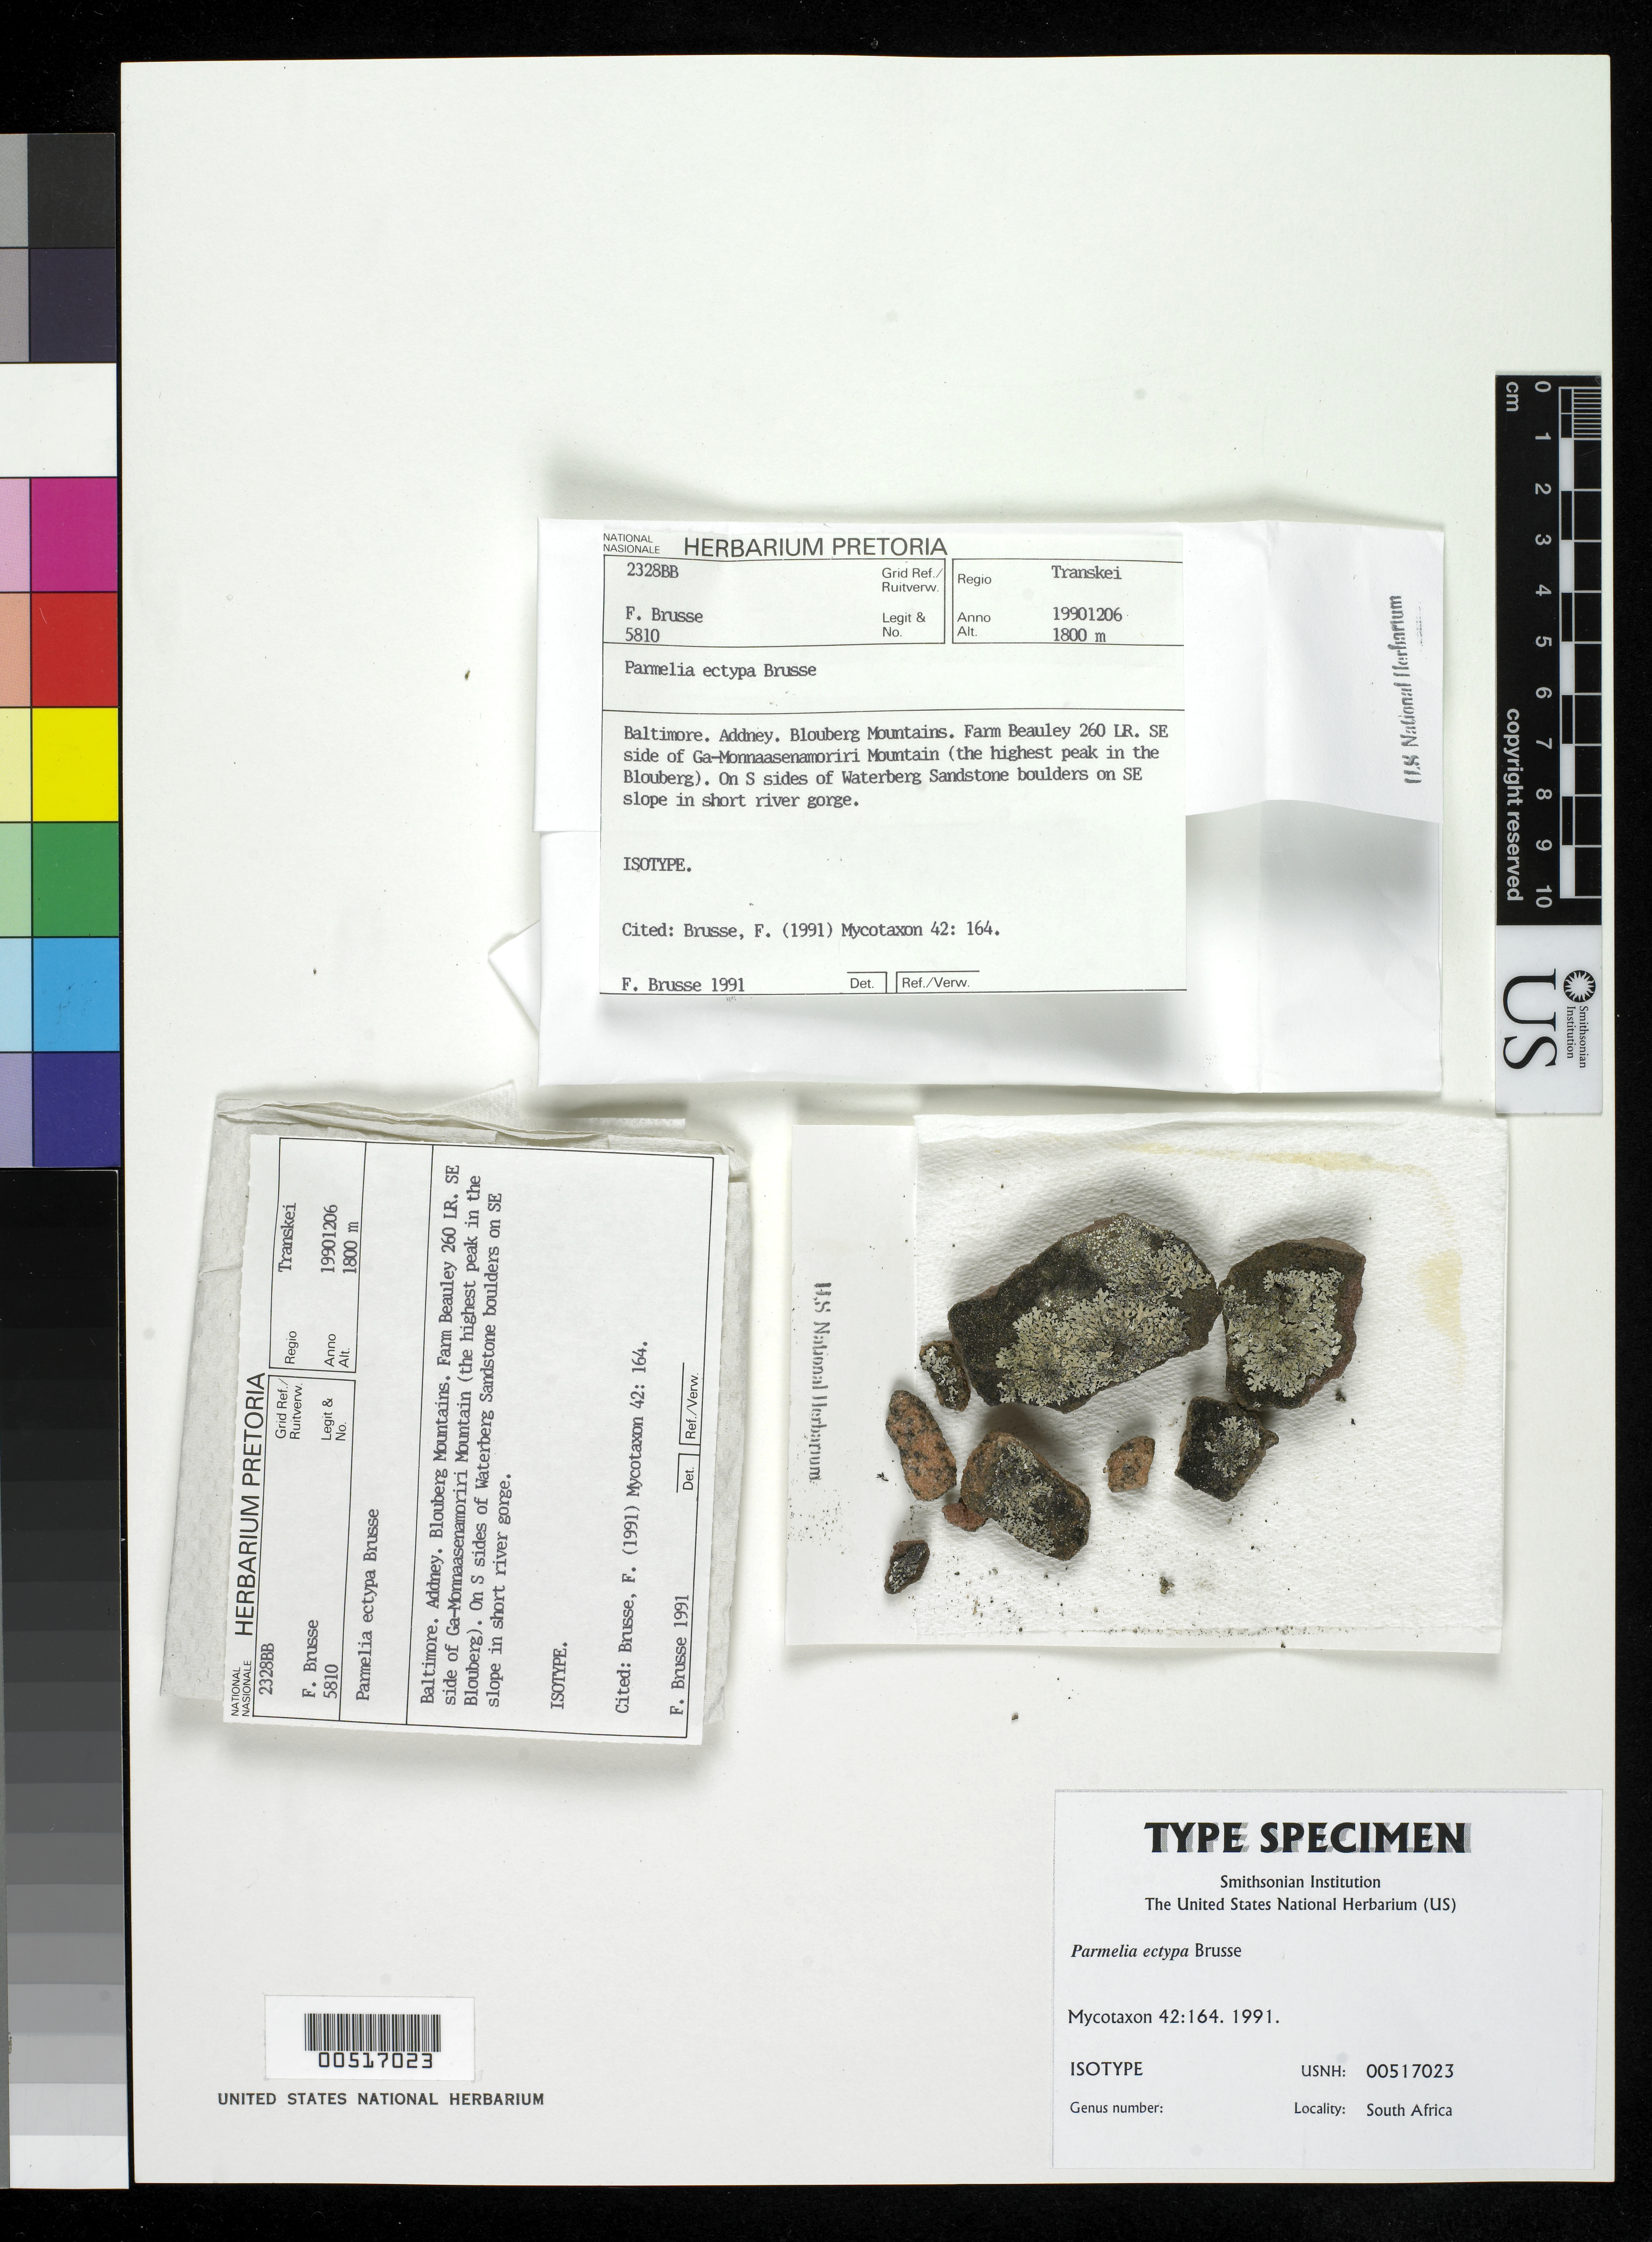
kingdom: Fungi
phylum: Ascomycota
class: Lecanoromycetes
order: Lecanorales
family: Parmeliaceae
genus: Parmelia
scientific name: Parmelia ectypa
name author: Brusse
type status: Isotype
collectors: F. A. Brusse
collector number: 5810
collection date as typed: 06 Dec 1990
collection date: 1990-12-06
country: South Africa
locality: Transkei Region, Baltimore, Addney, Blouberg Mountains, Farm Beauley 260 Beauley Lr [Ln.?]. SE side of Ga-Monnaasenamoriri Mountain.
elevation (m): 1800